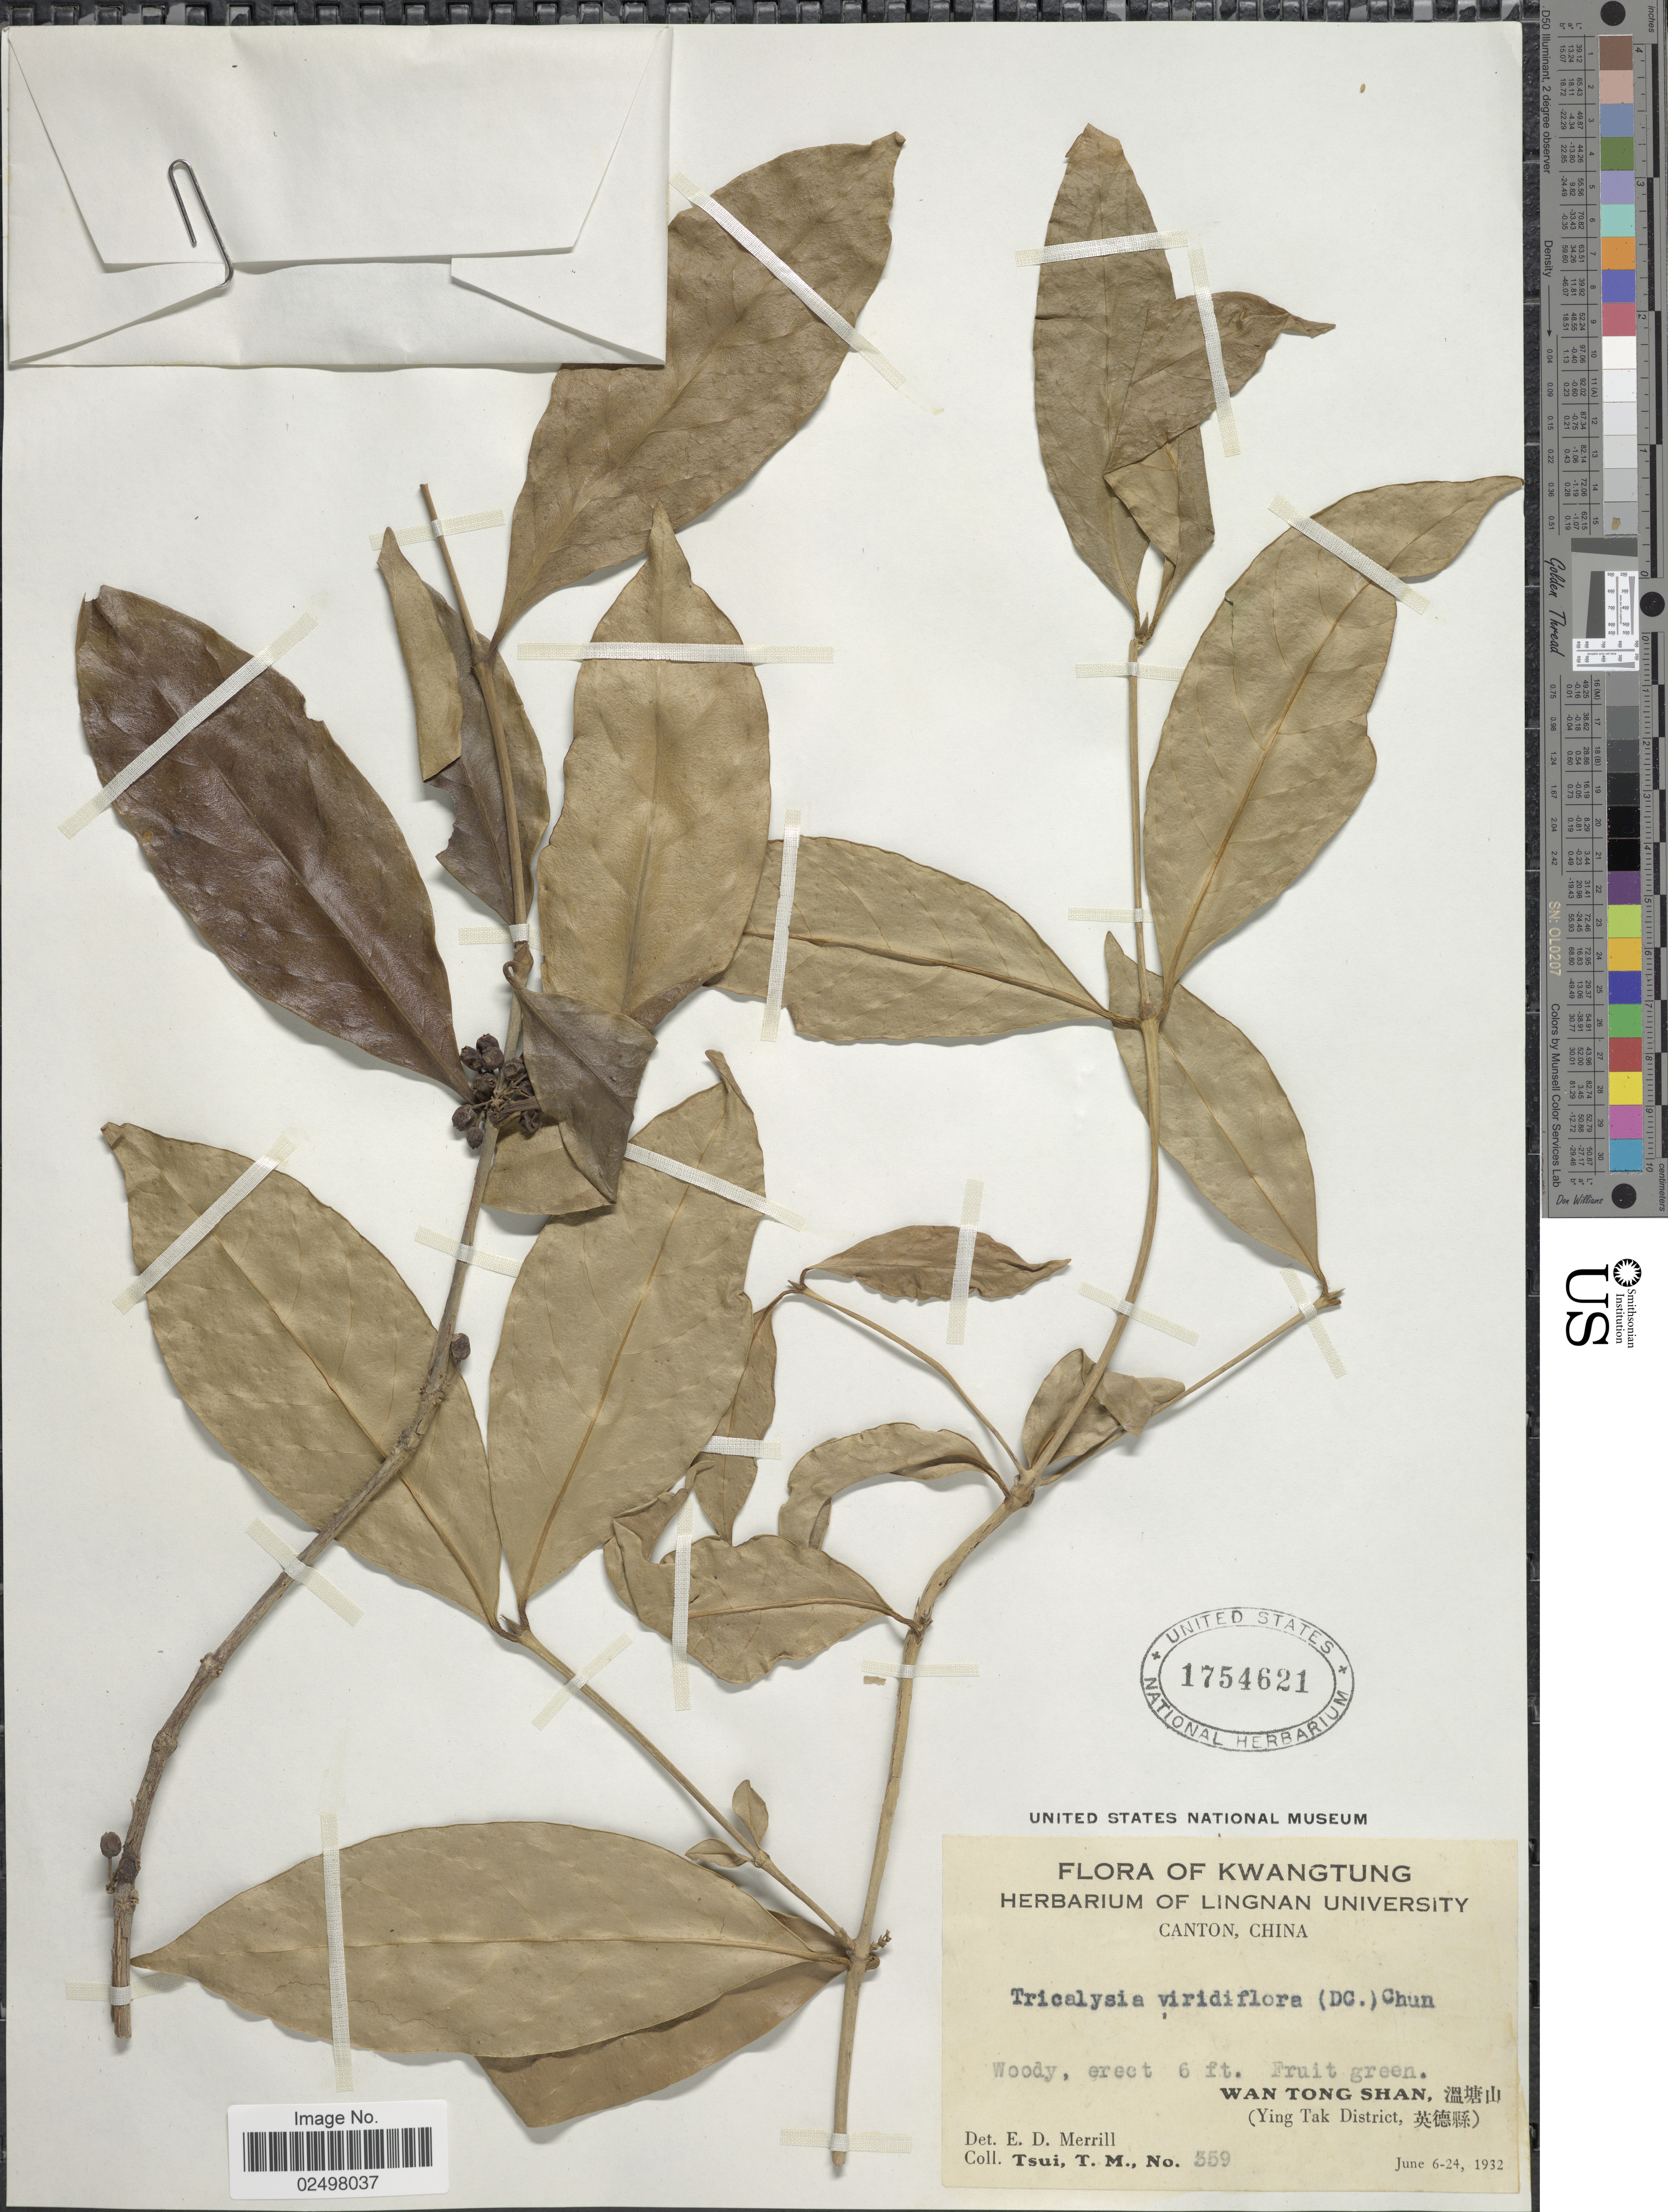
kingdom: Plantae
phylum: Tracheophyta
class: Magnoliopsida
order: Gentianales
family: Rubiaceae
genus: Tricalysia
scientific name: Tricalysia dubia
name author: (Lindl.) Ohwi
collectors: T. Tsui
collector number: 359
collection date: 1932-06-06/1932-06-24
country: China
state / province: Guangdong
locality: Kwangtung, Wan Tong Shan, (Ying Tak District)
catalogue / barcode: US 1754621